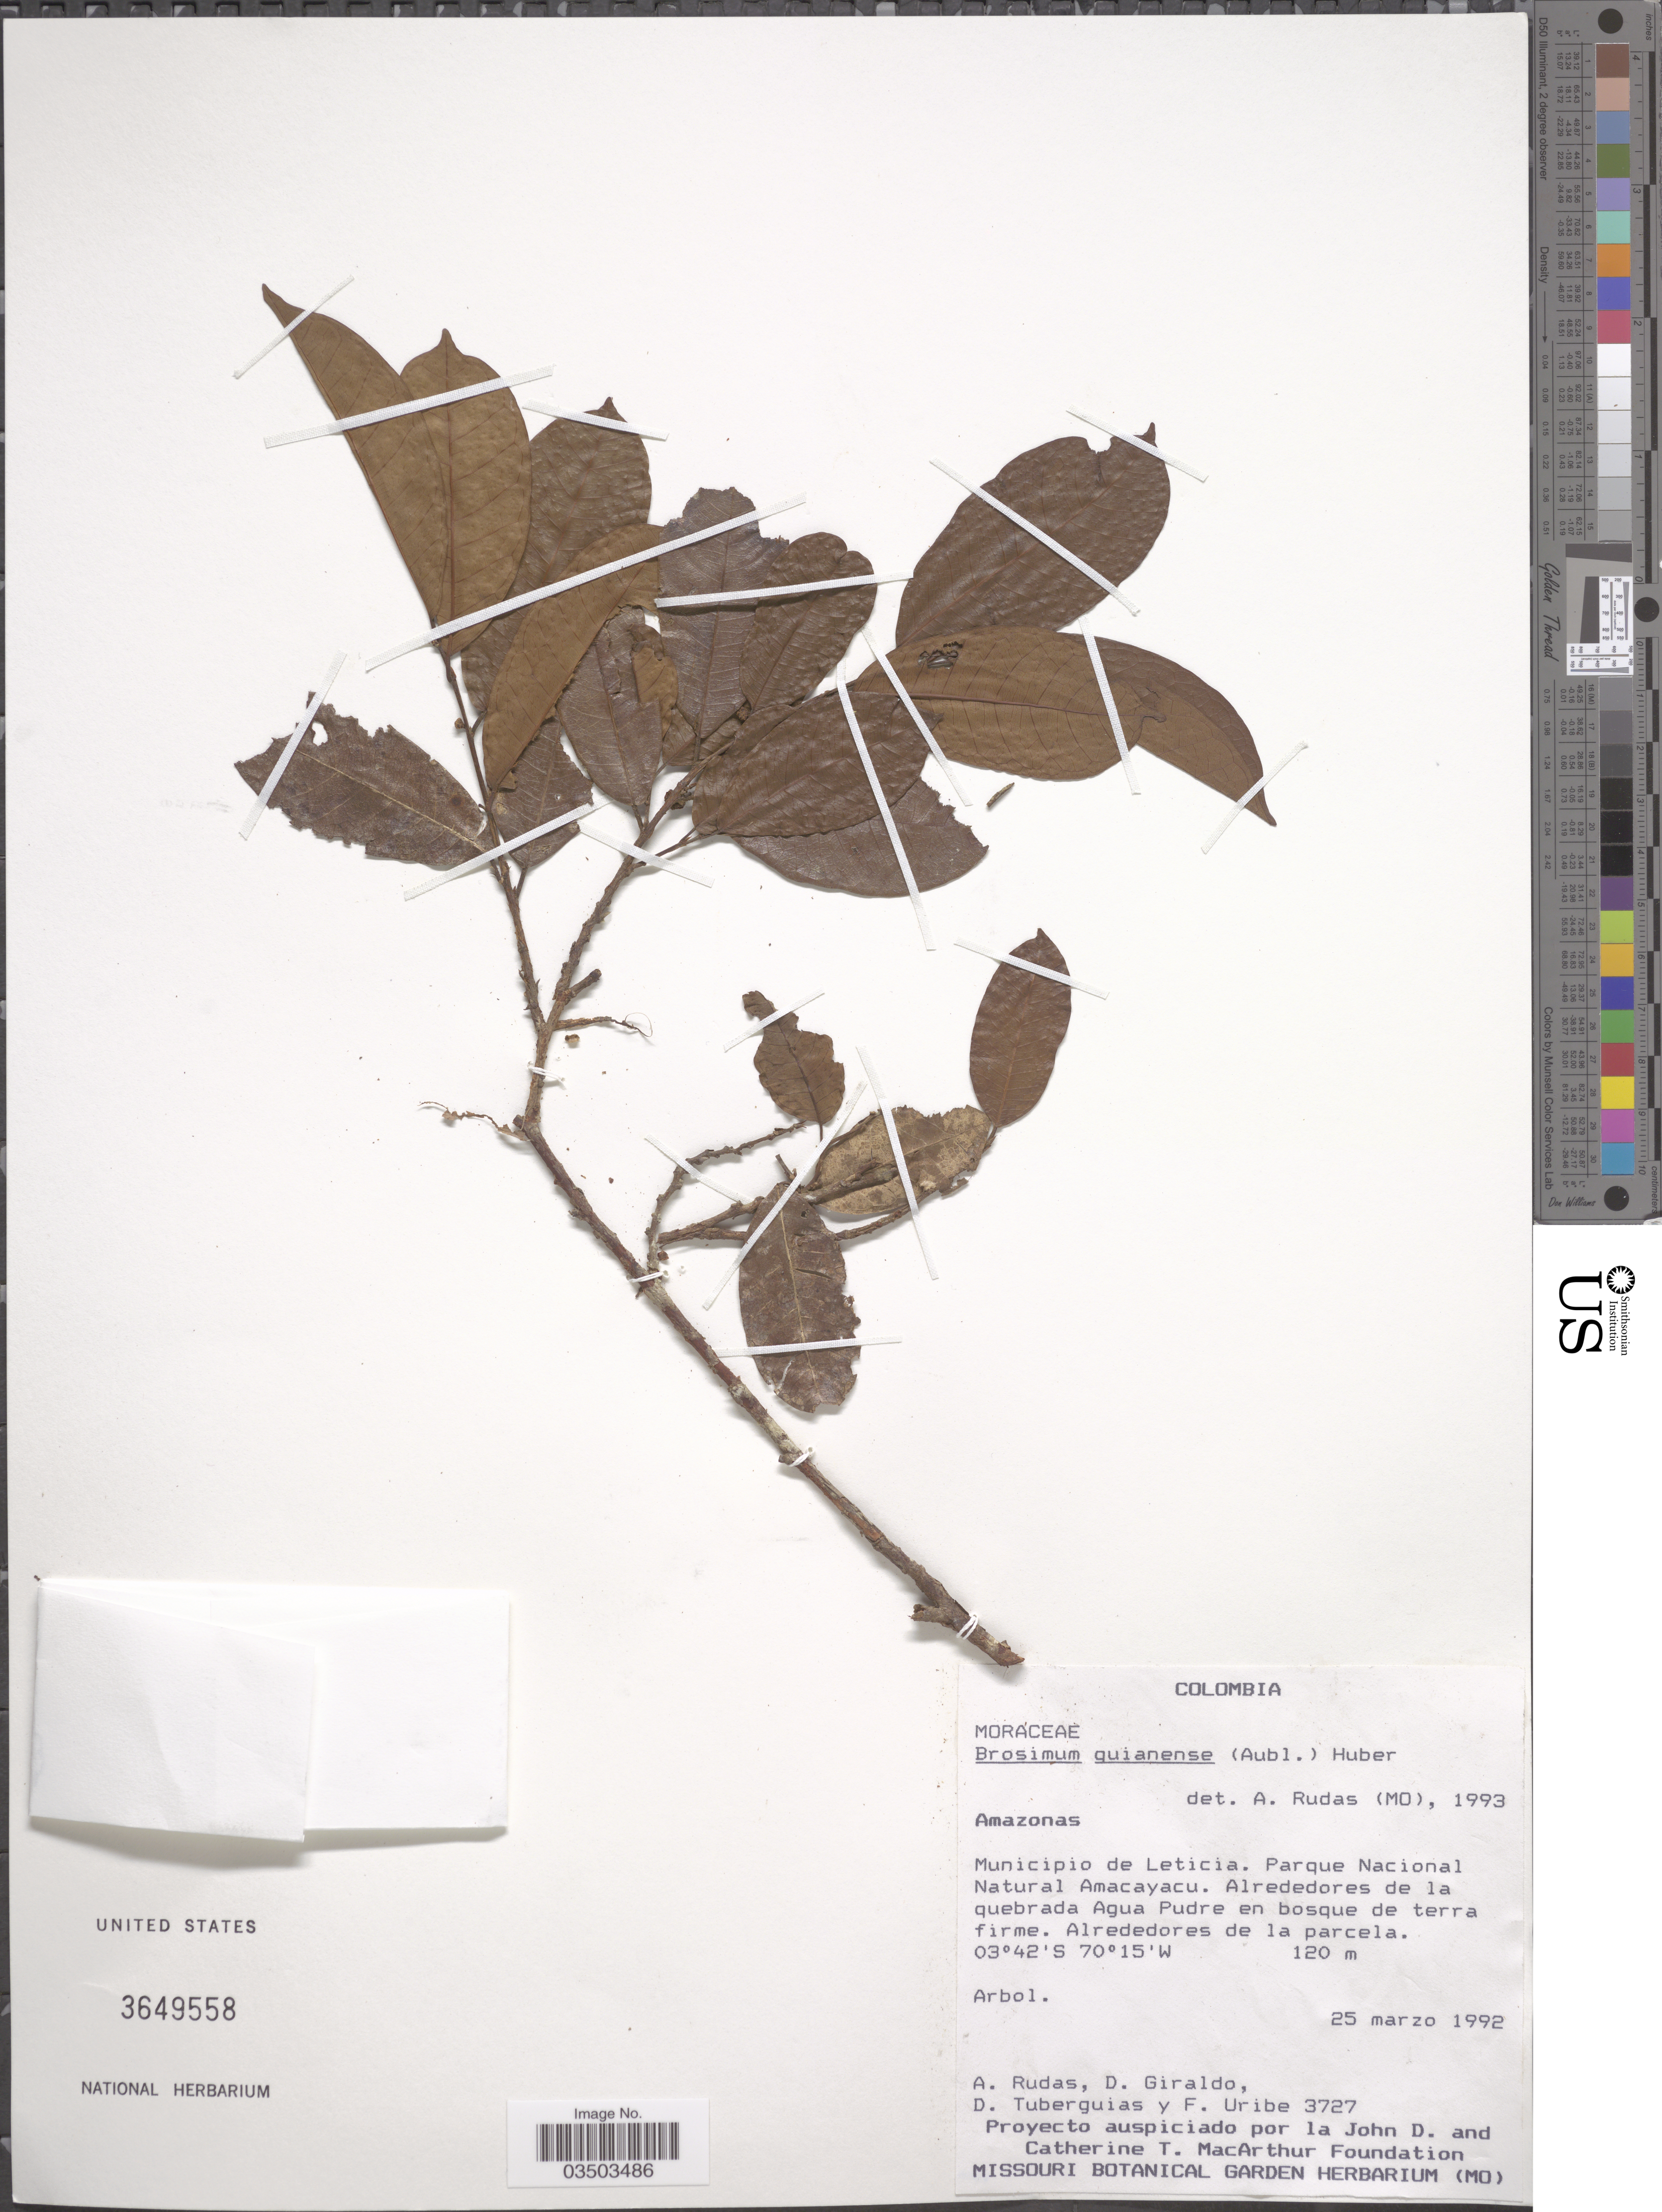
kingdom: Plantae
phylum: Tracheophyta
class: Magnoliopsida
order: Rosales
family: Moraceae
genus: Brosimum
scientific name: Brosimum guianense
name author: (Aubl.) Huber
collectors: A. Rudas, D. Giraldo, D. Tuberguias & F. Uribe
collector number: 3727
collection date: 1992-03-25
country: Colombia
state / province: Amazônas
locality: Municipio de Leticia. Parque Nacional Natural Amacayacu. Alrededores de la quebrada Agua Pudre en bosque de terra firme.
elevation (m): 120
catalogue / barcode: US 3649558